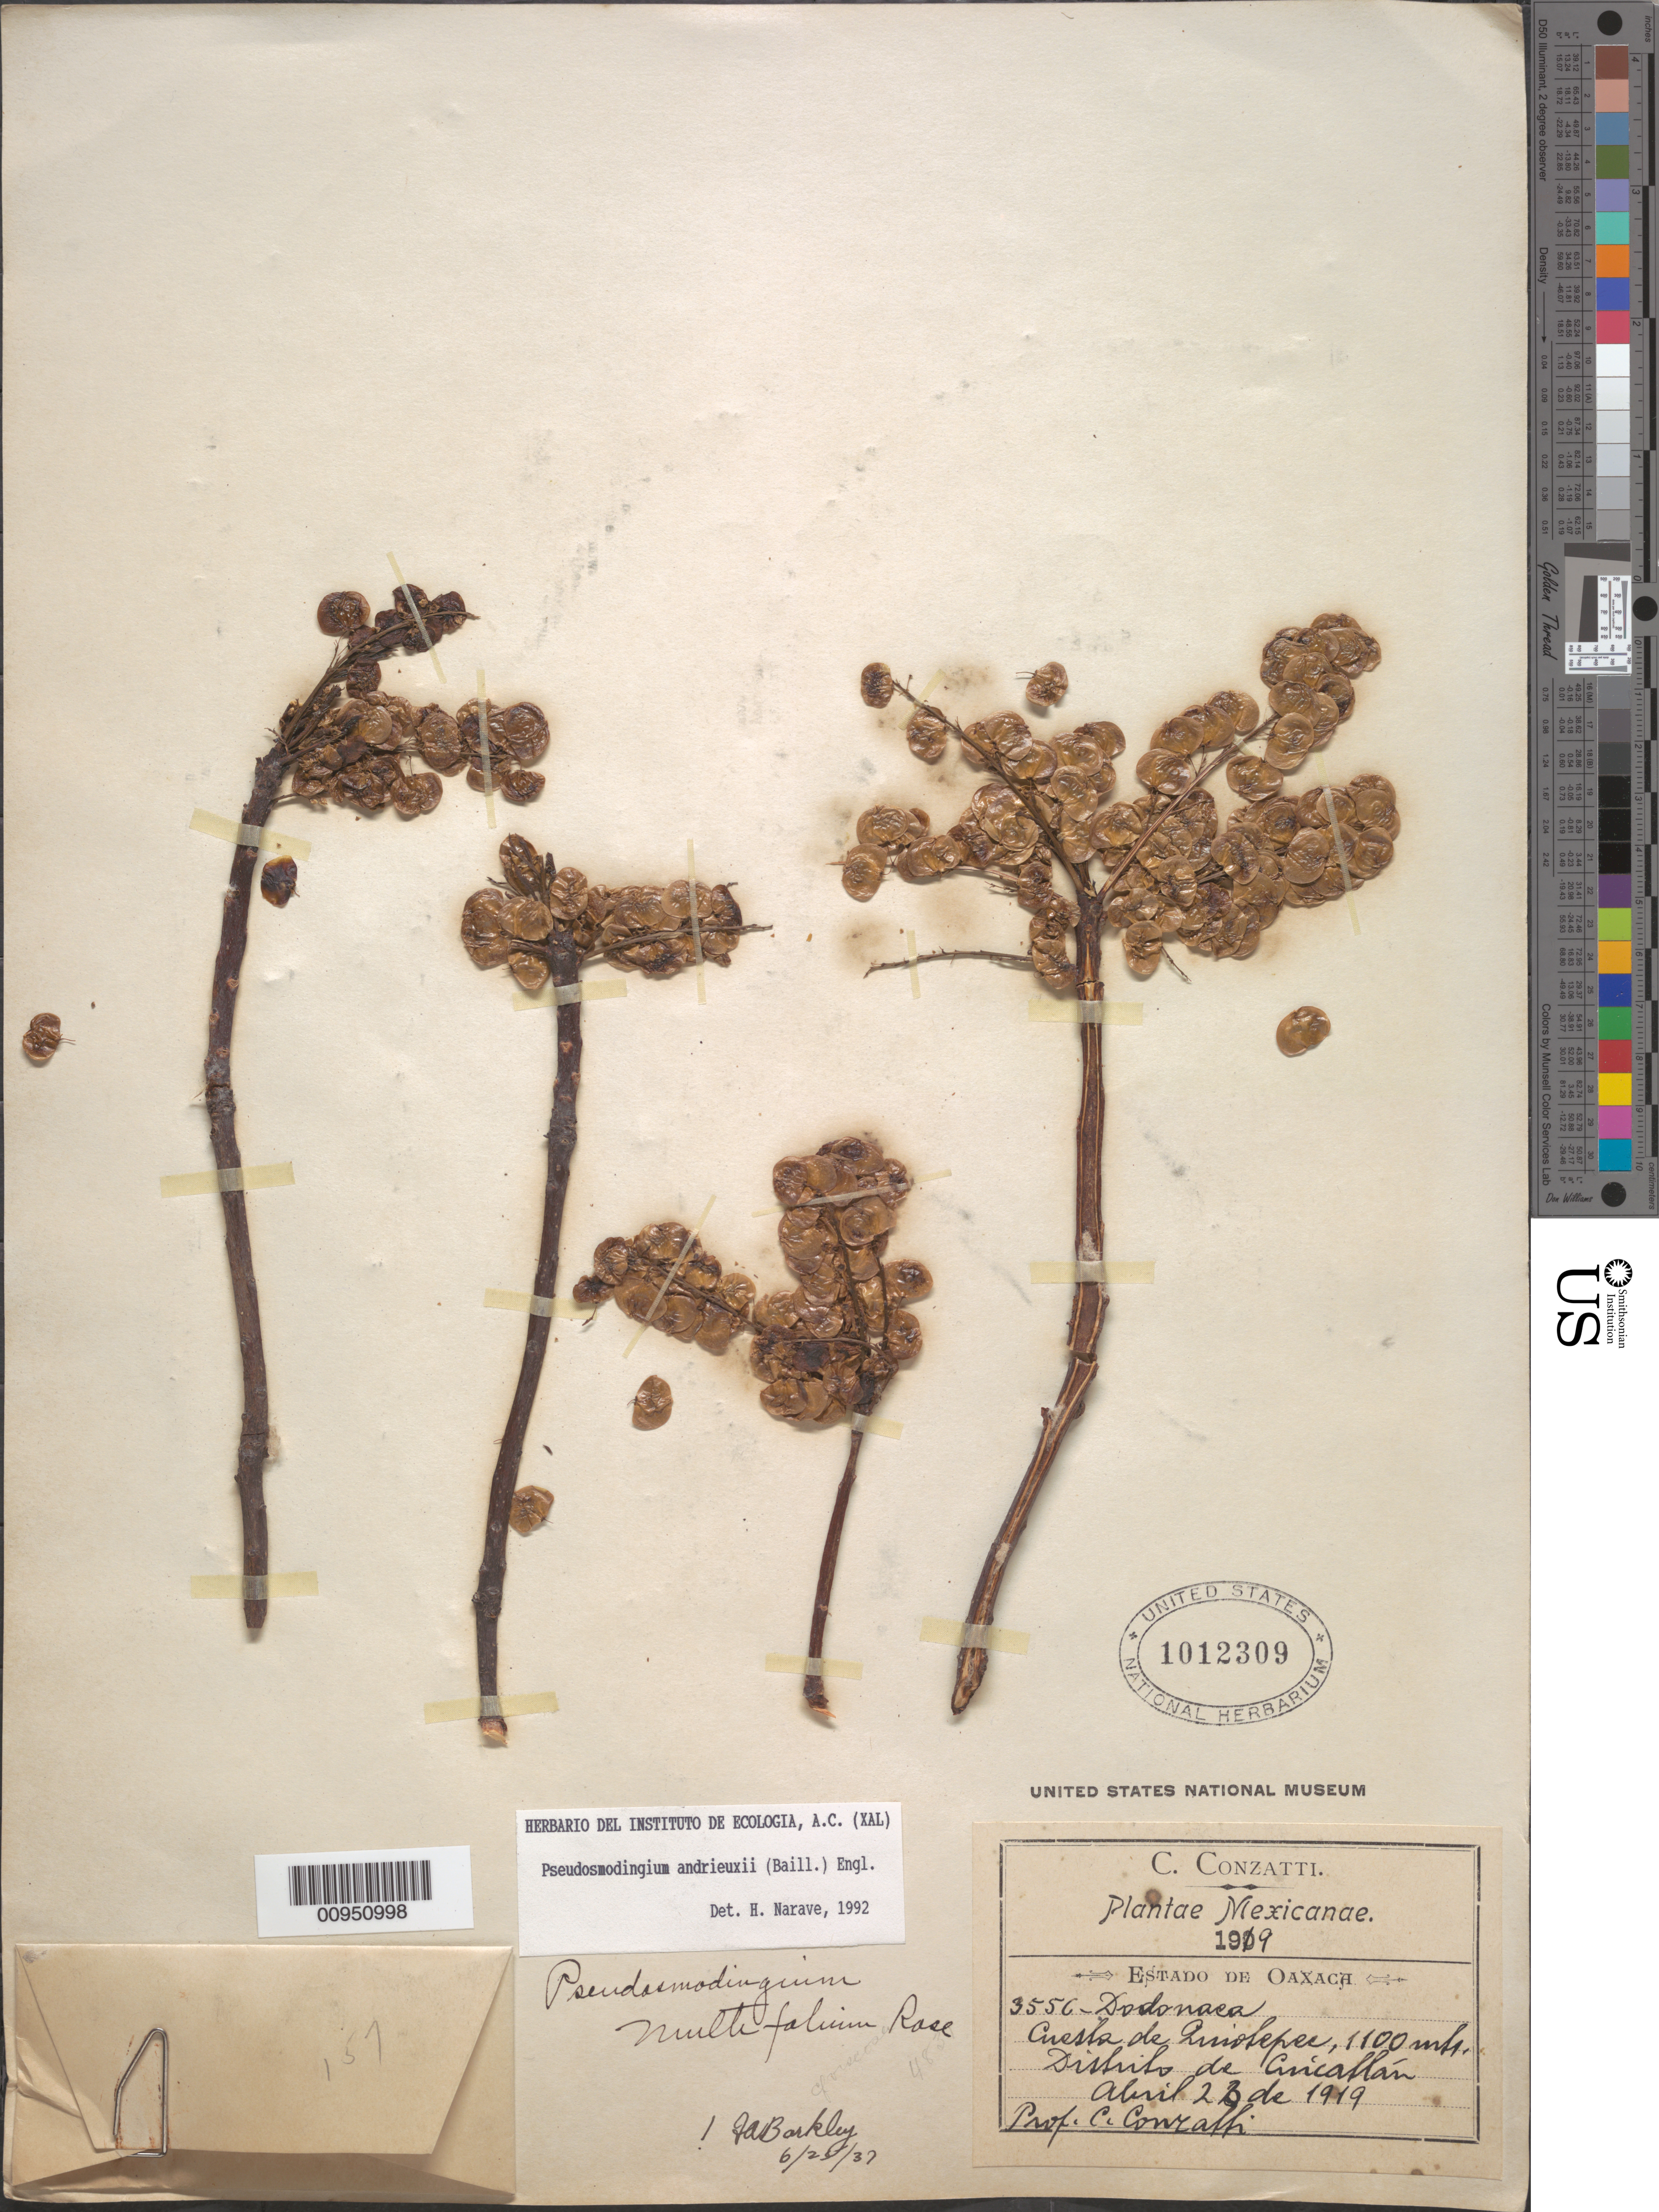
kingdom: Plantae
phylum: Tracheophyta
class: Magnoliopsida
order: Sapindales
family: Anacardiaceae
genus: Pseudosmodingium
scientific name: Pseudosmodingium andrieuxii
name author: (Baill.) Engl.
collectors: C. Conzatti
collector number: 3556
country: Mexico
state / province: Oaxaca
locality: Questa de Guiolepes, Cuicallan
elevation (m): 1100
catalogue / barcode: US 1012309